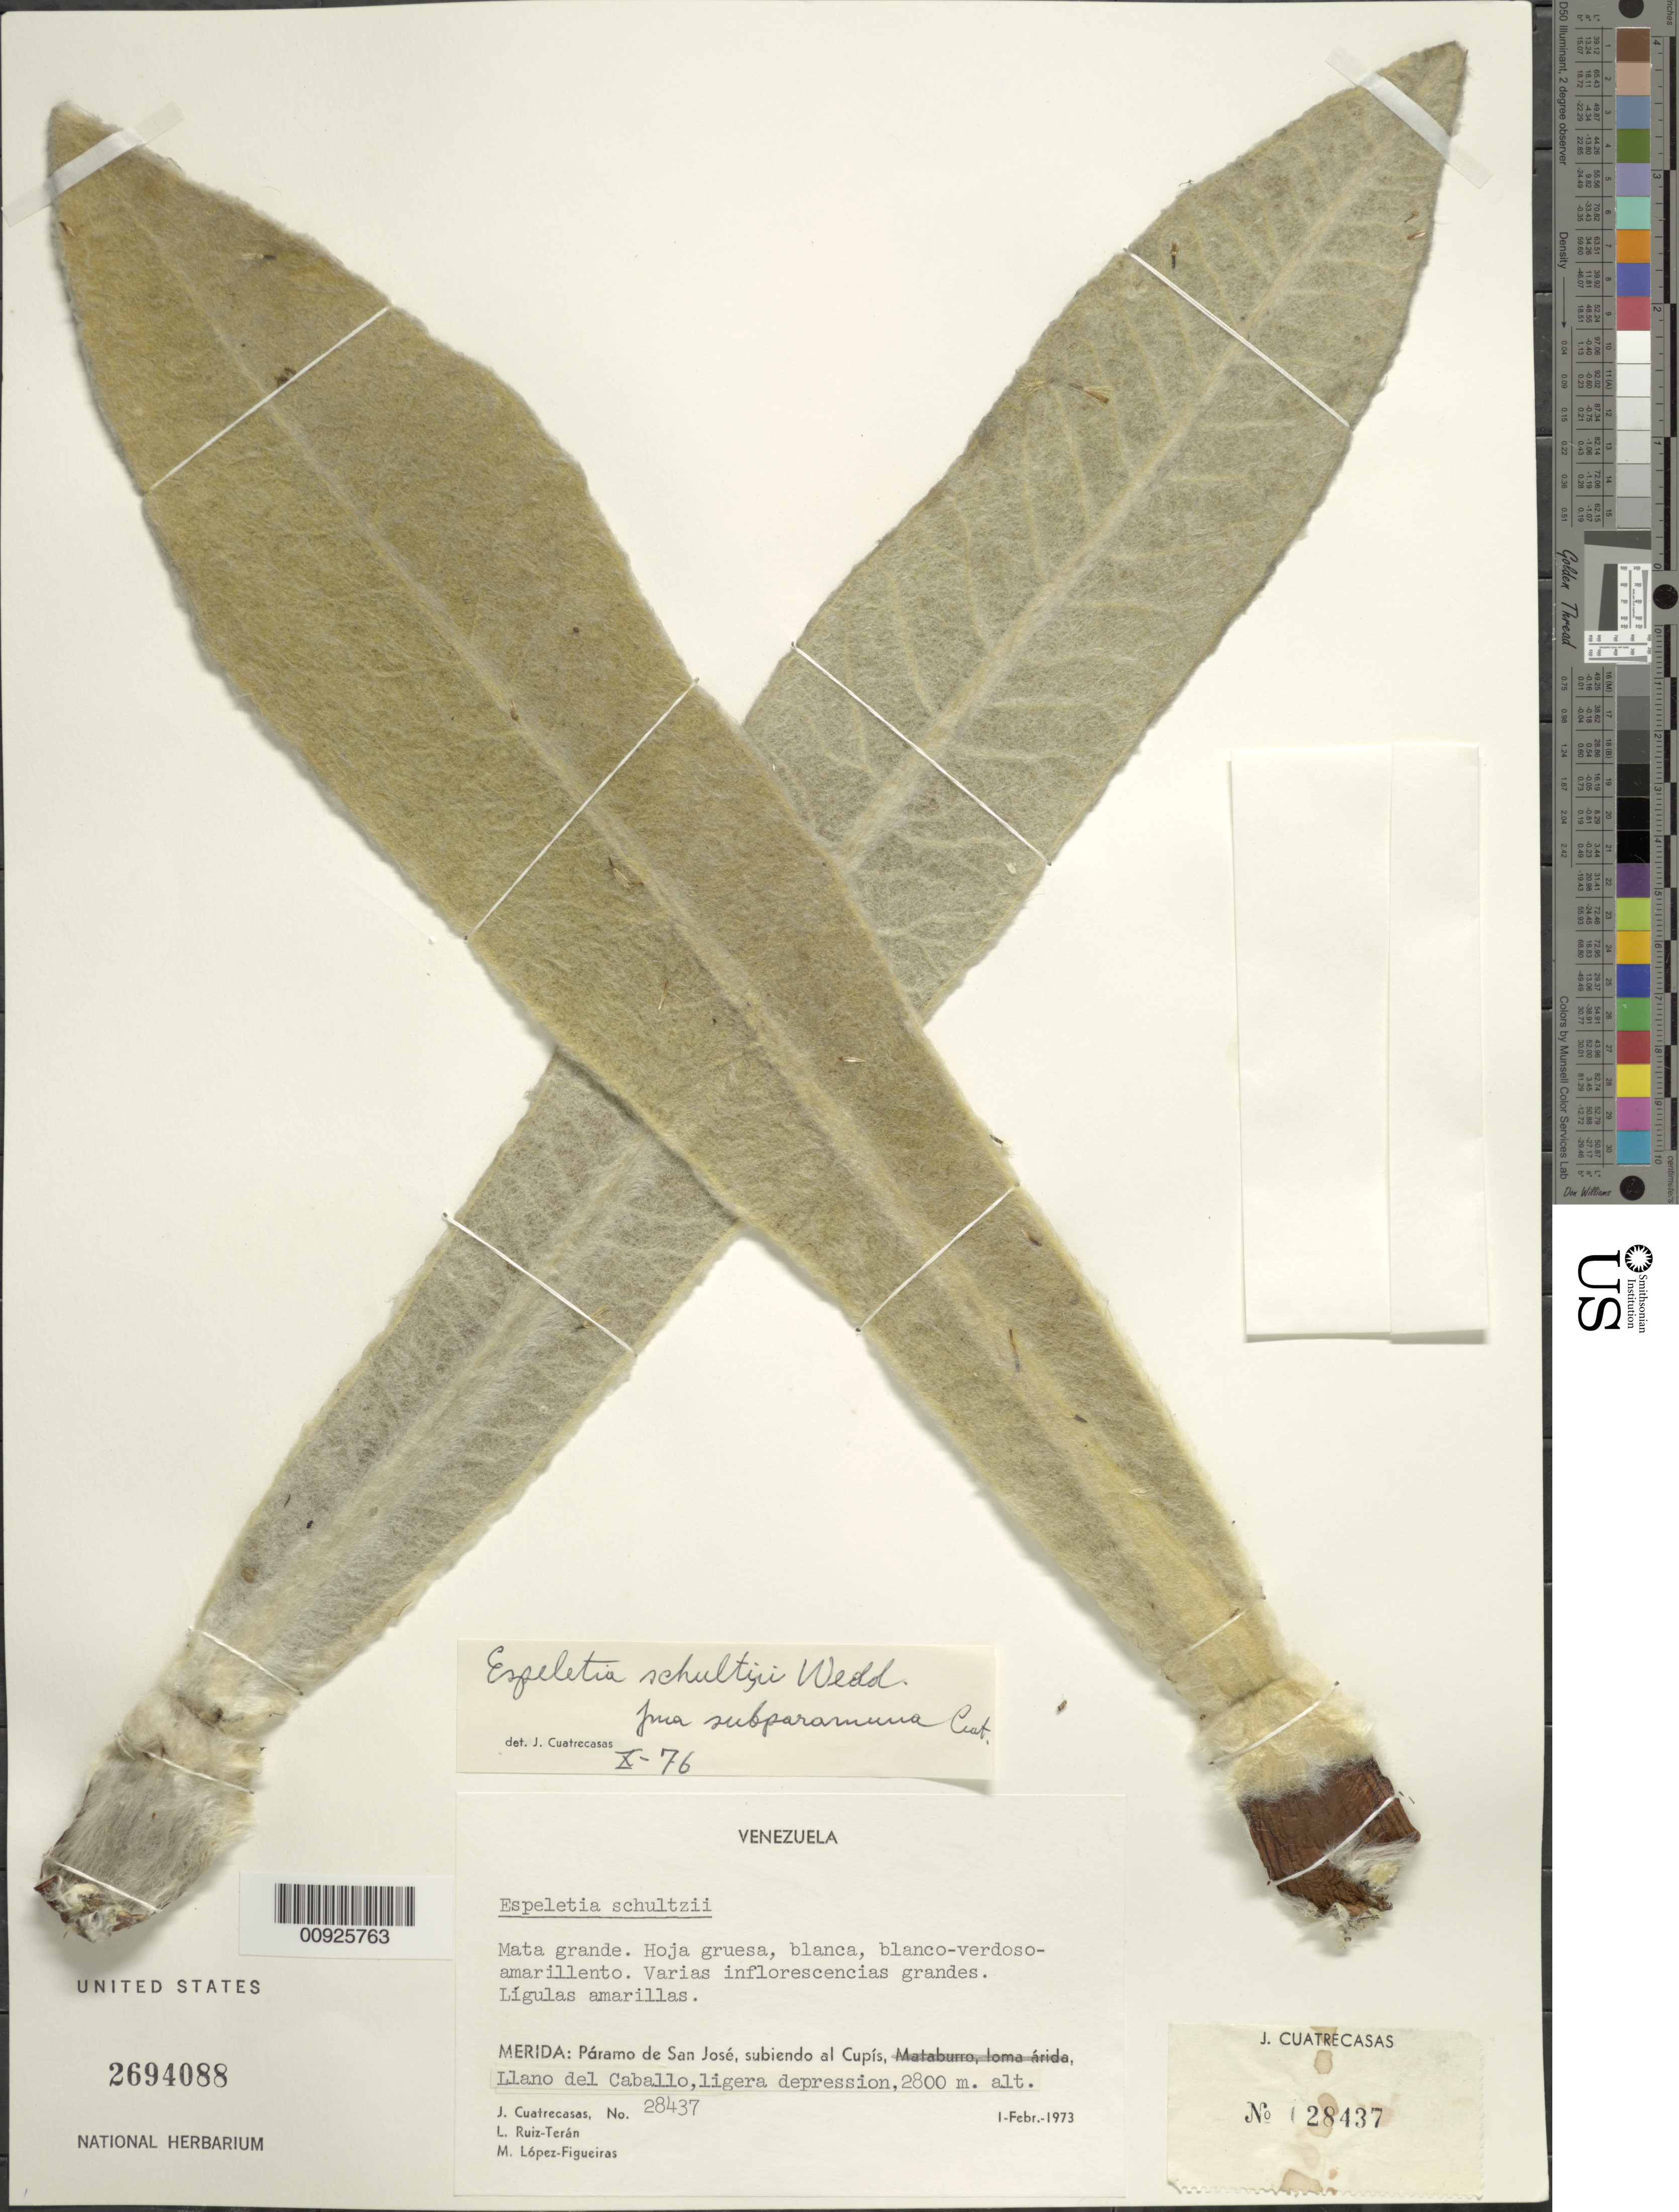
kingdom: Plantae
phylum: Tracheophyta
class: Magnoliopsida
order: Asterales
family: Asteraceae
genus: Espeletia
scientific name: Espeletia schultzii var. subparamuna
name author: Cuatrec.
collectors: J. Cuatrecasas, L. E. Ruíz-Terán & M. López Figueiras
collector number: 28437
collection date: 1973-02-01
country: Venezuela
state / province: Mérida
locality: P. de San José. Páramo de San José, subiendo al Cupís, Llano del Caballo, ligera depresión.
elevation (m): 2800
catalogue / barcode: US 2694088